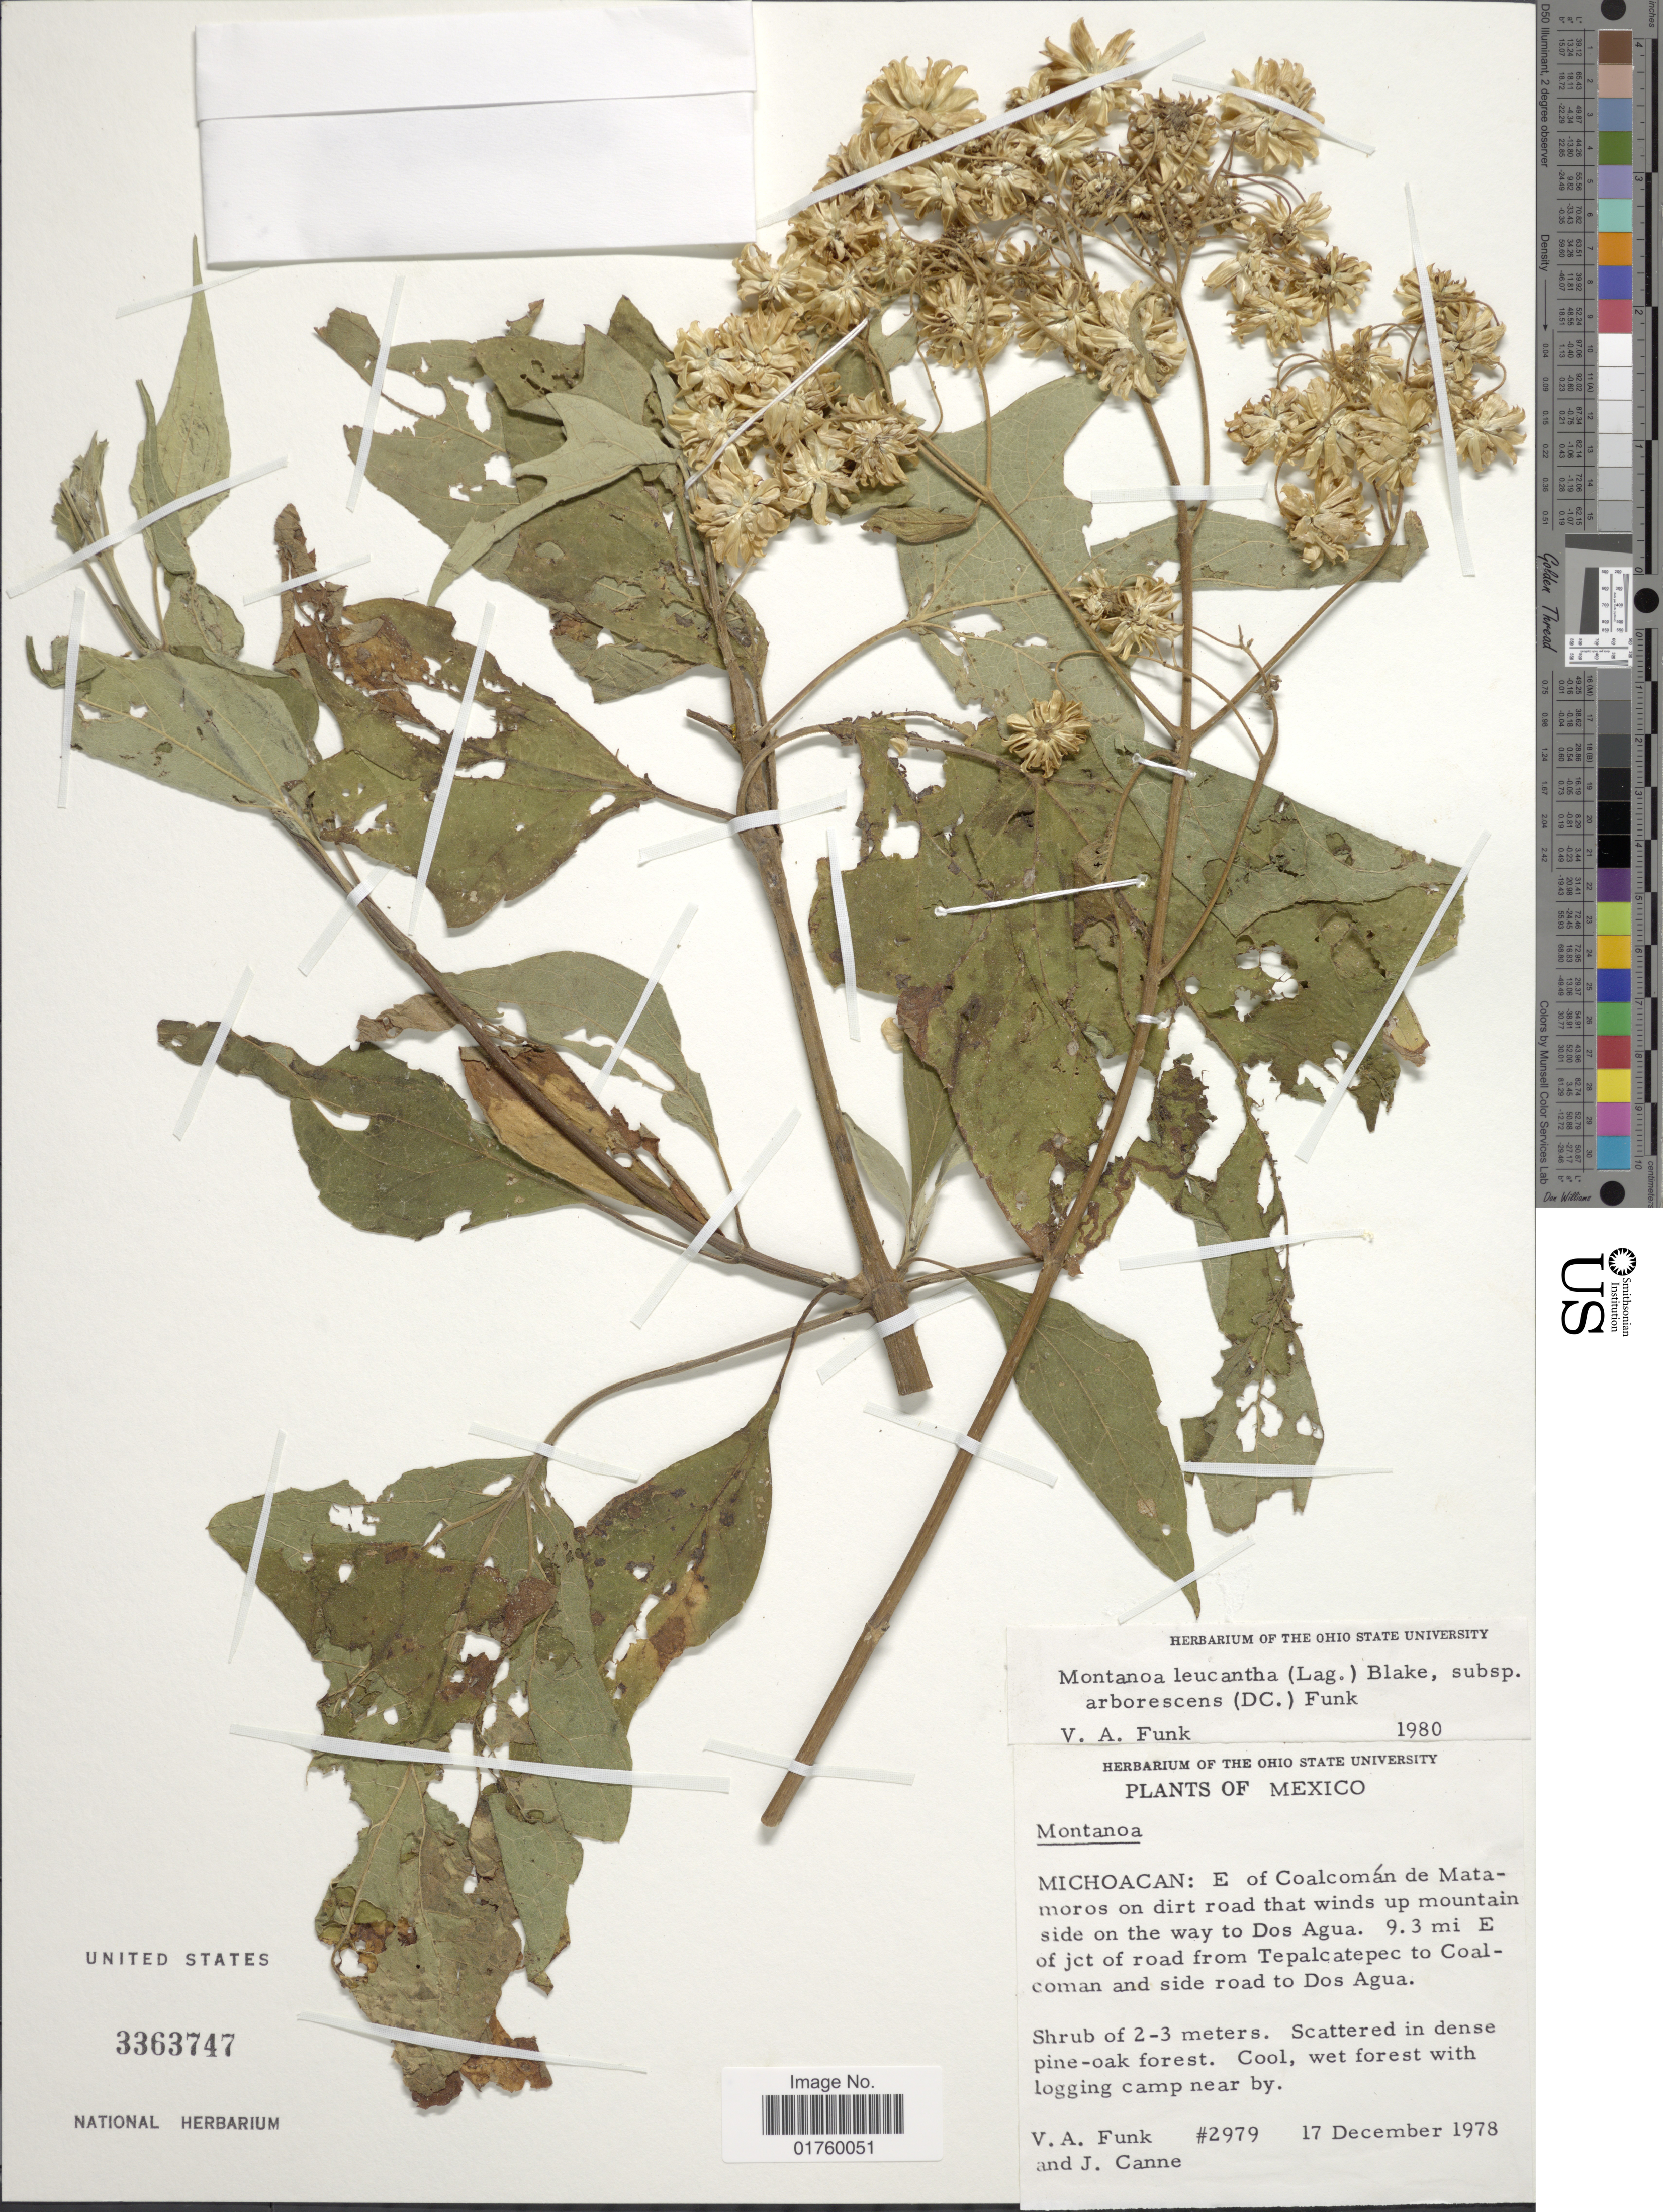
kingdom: Plantae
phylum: Tracheophyta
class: Magnoliopsida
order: Asterales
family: Asteraceae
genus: Montanoa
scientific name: Montanoa leucantha subsp. arborescens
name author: (DC.) V.A. Funk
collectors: V. Funk & J. M. Canne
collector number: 2979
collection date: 1978-12-17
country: Mexico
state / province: Michoacán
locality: E of Coalcoman de Matamoros on dirt road that winds up mountain side on the way to Dos Agua, 9.3 mi E of jct of road from Tepaltepec to Coalcoman and side road to Dos Agua.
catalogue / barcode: US 3363747